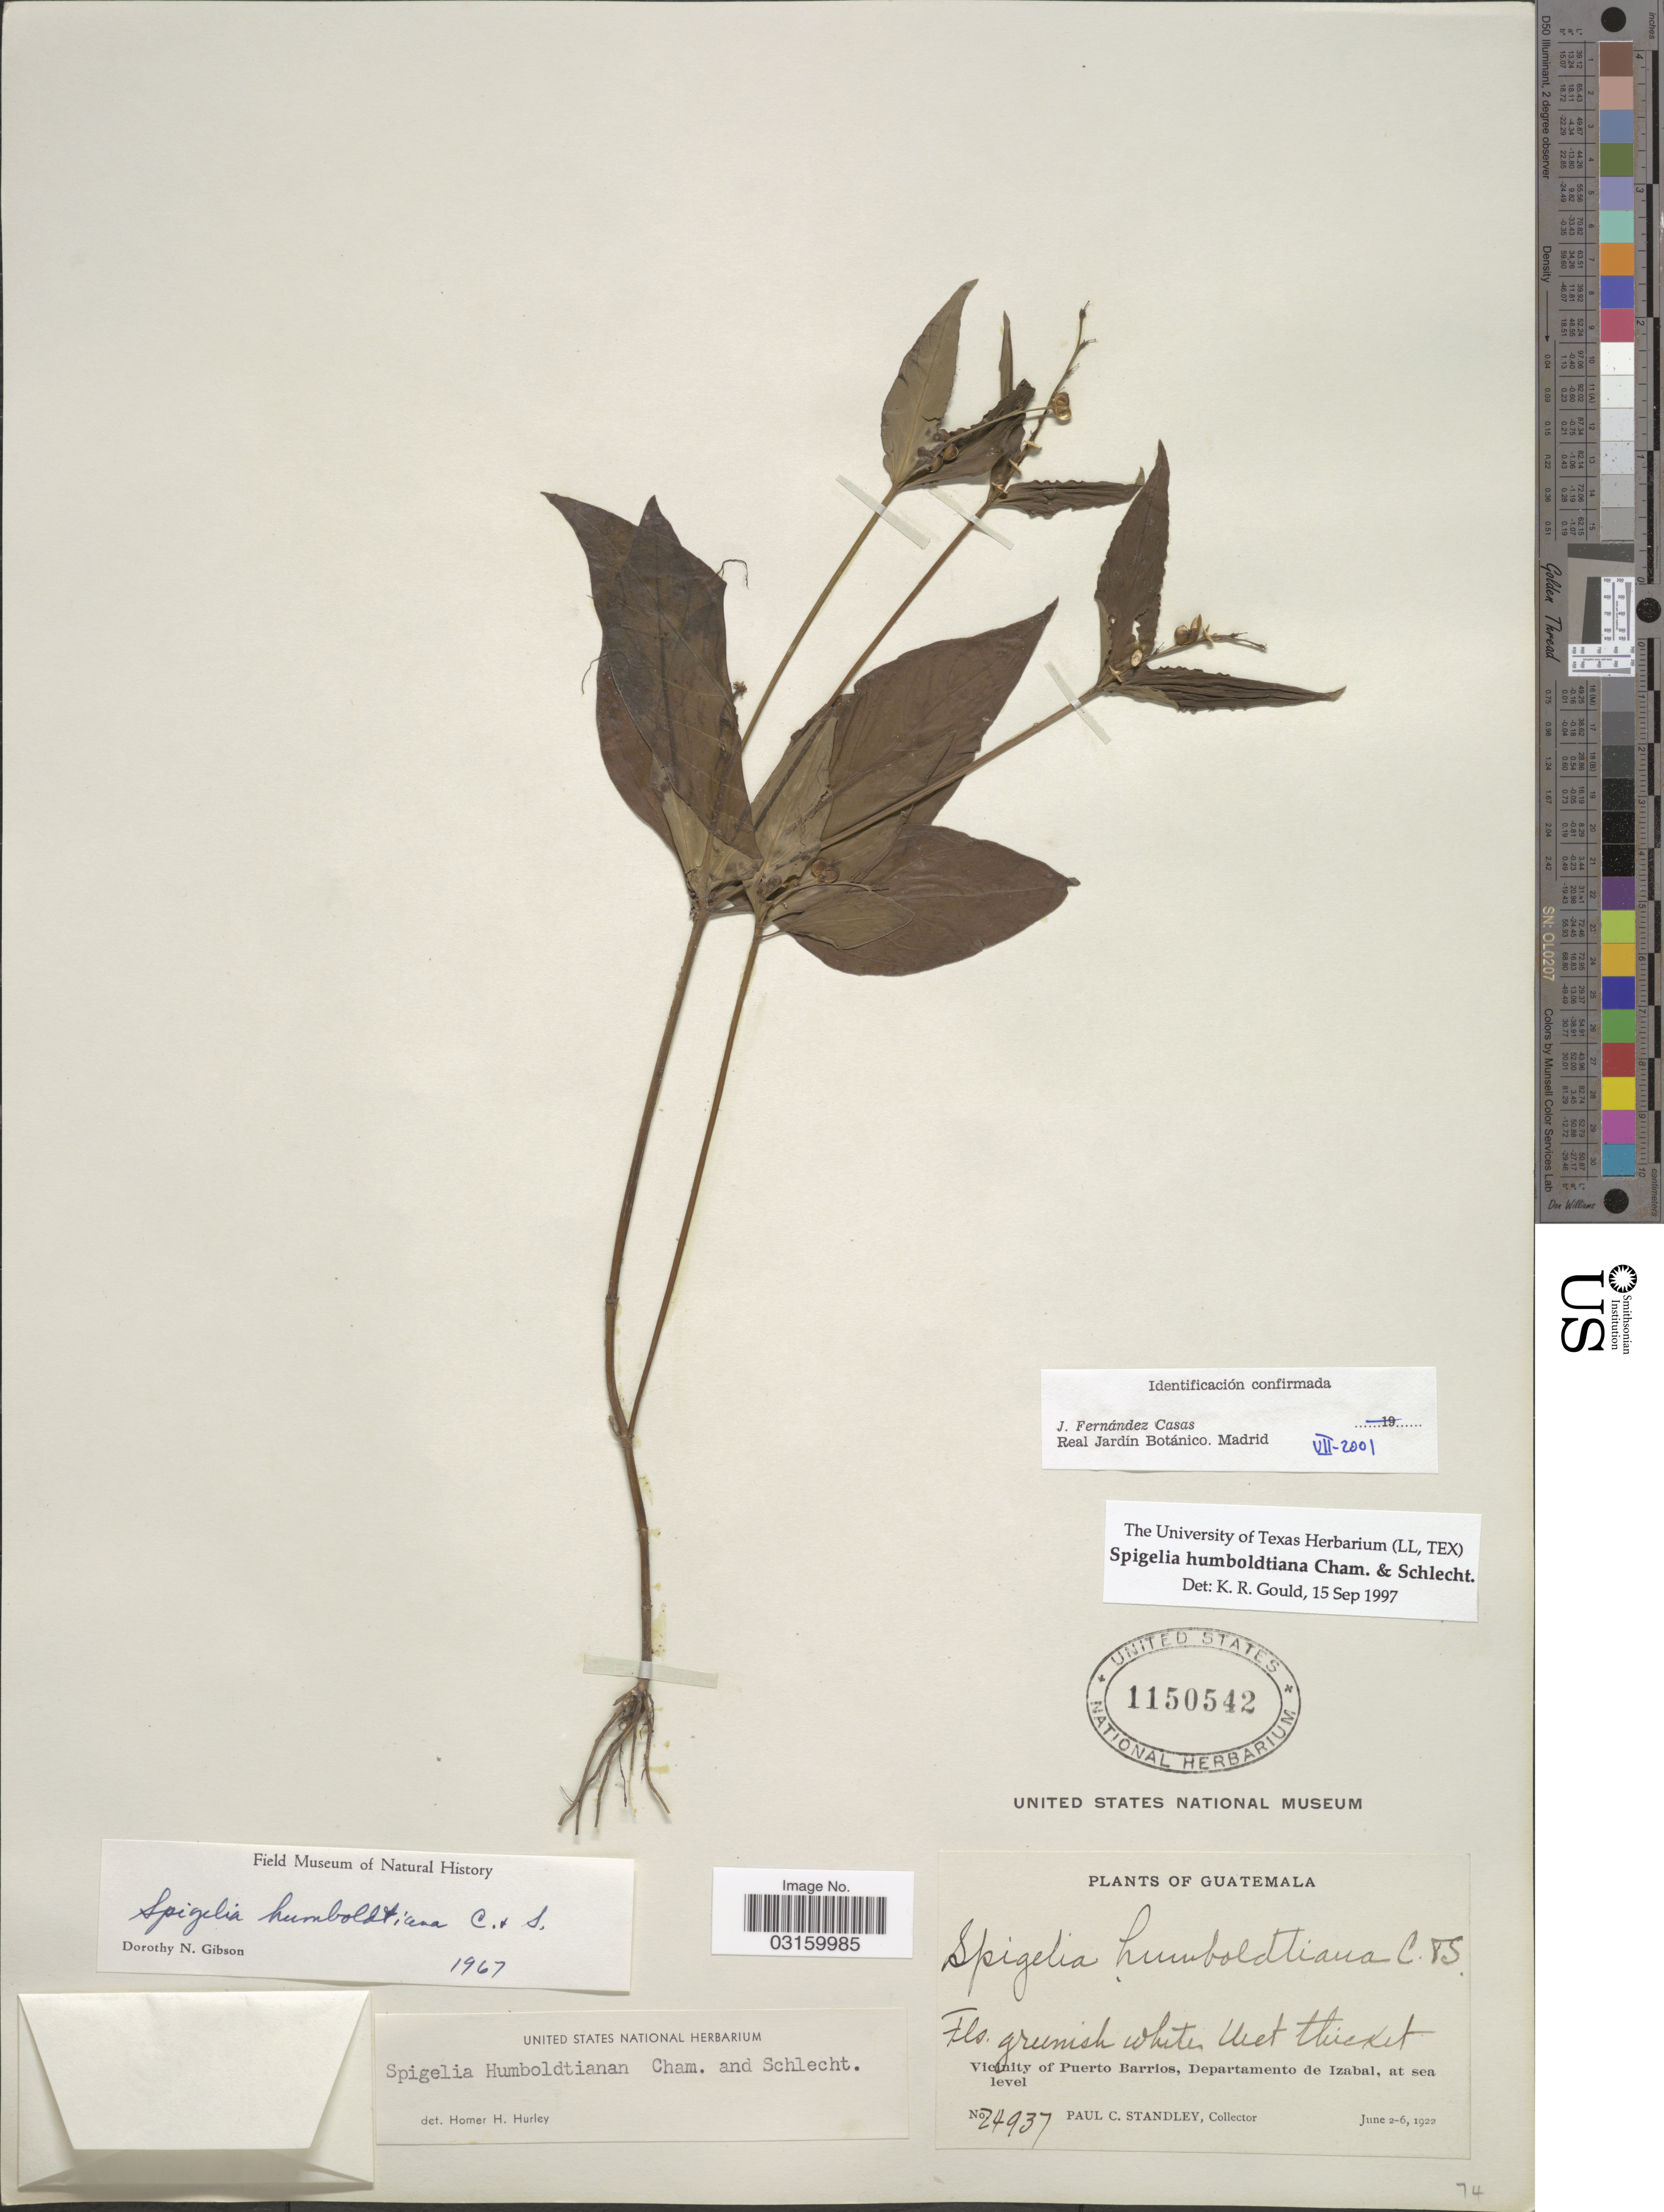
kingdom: Plantae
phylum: Tracheophyta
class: Magnoliopsida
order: Gentianales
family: Loganiaceae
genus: Spigelia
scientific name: Spigelia humboldtiana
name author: Cham. & Schltdl.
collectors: P. C. Standley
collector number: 24937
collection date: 1922-06-02/1922-06-06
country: Guatemala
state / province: Izabal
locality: Vicinity of Puerto Barrios, Departamento de Izabal.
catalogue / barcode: US 1150542